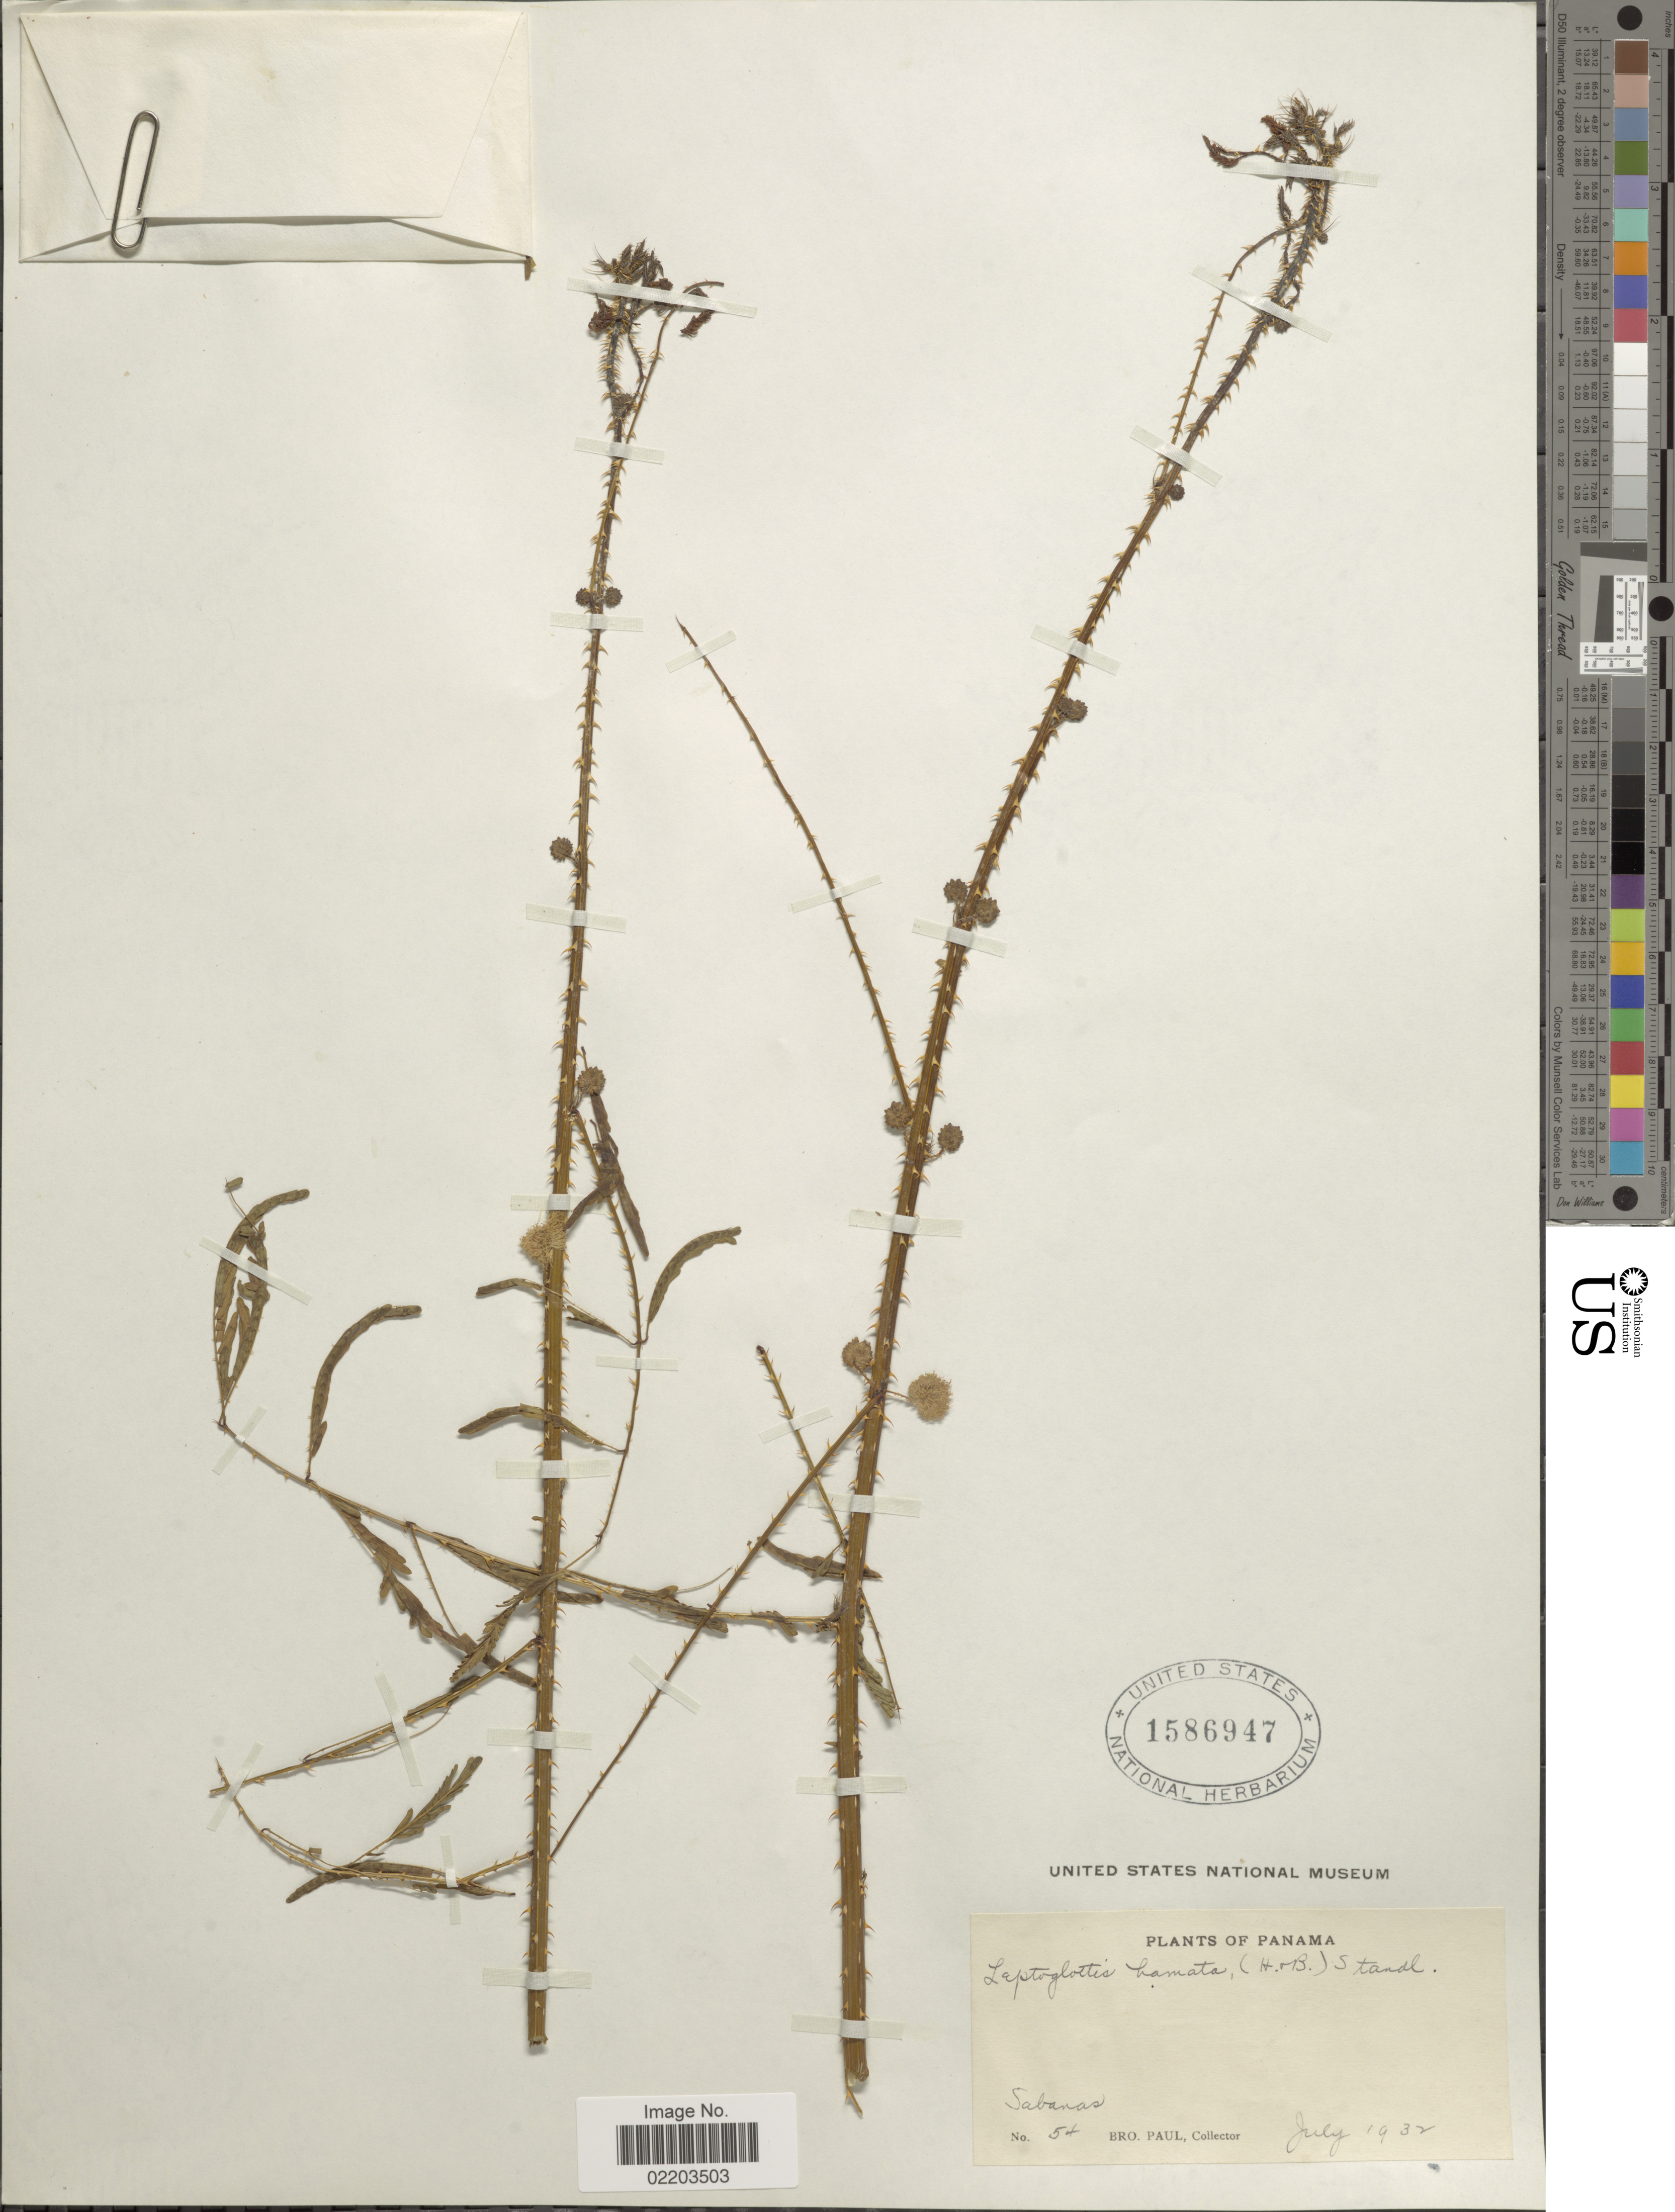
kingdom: Plantae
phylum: Tracheophyta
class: Magnoliopsida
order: Fabales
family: Fabaceae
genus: Mimosa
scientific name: Mimosa tetragona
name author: Poir.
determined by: U.S. National Herbarium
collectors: B. Paul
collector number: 54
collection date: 1932-07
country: Panama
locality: Sabanas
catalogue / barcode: US 1586947